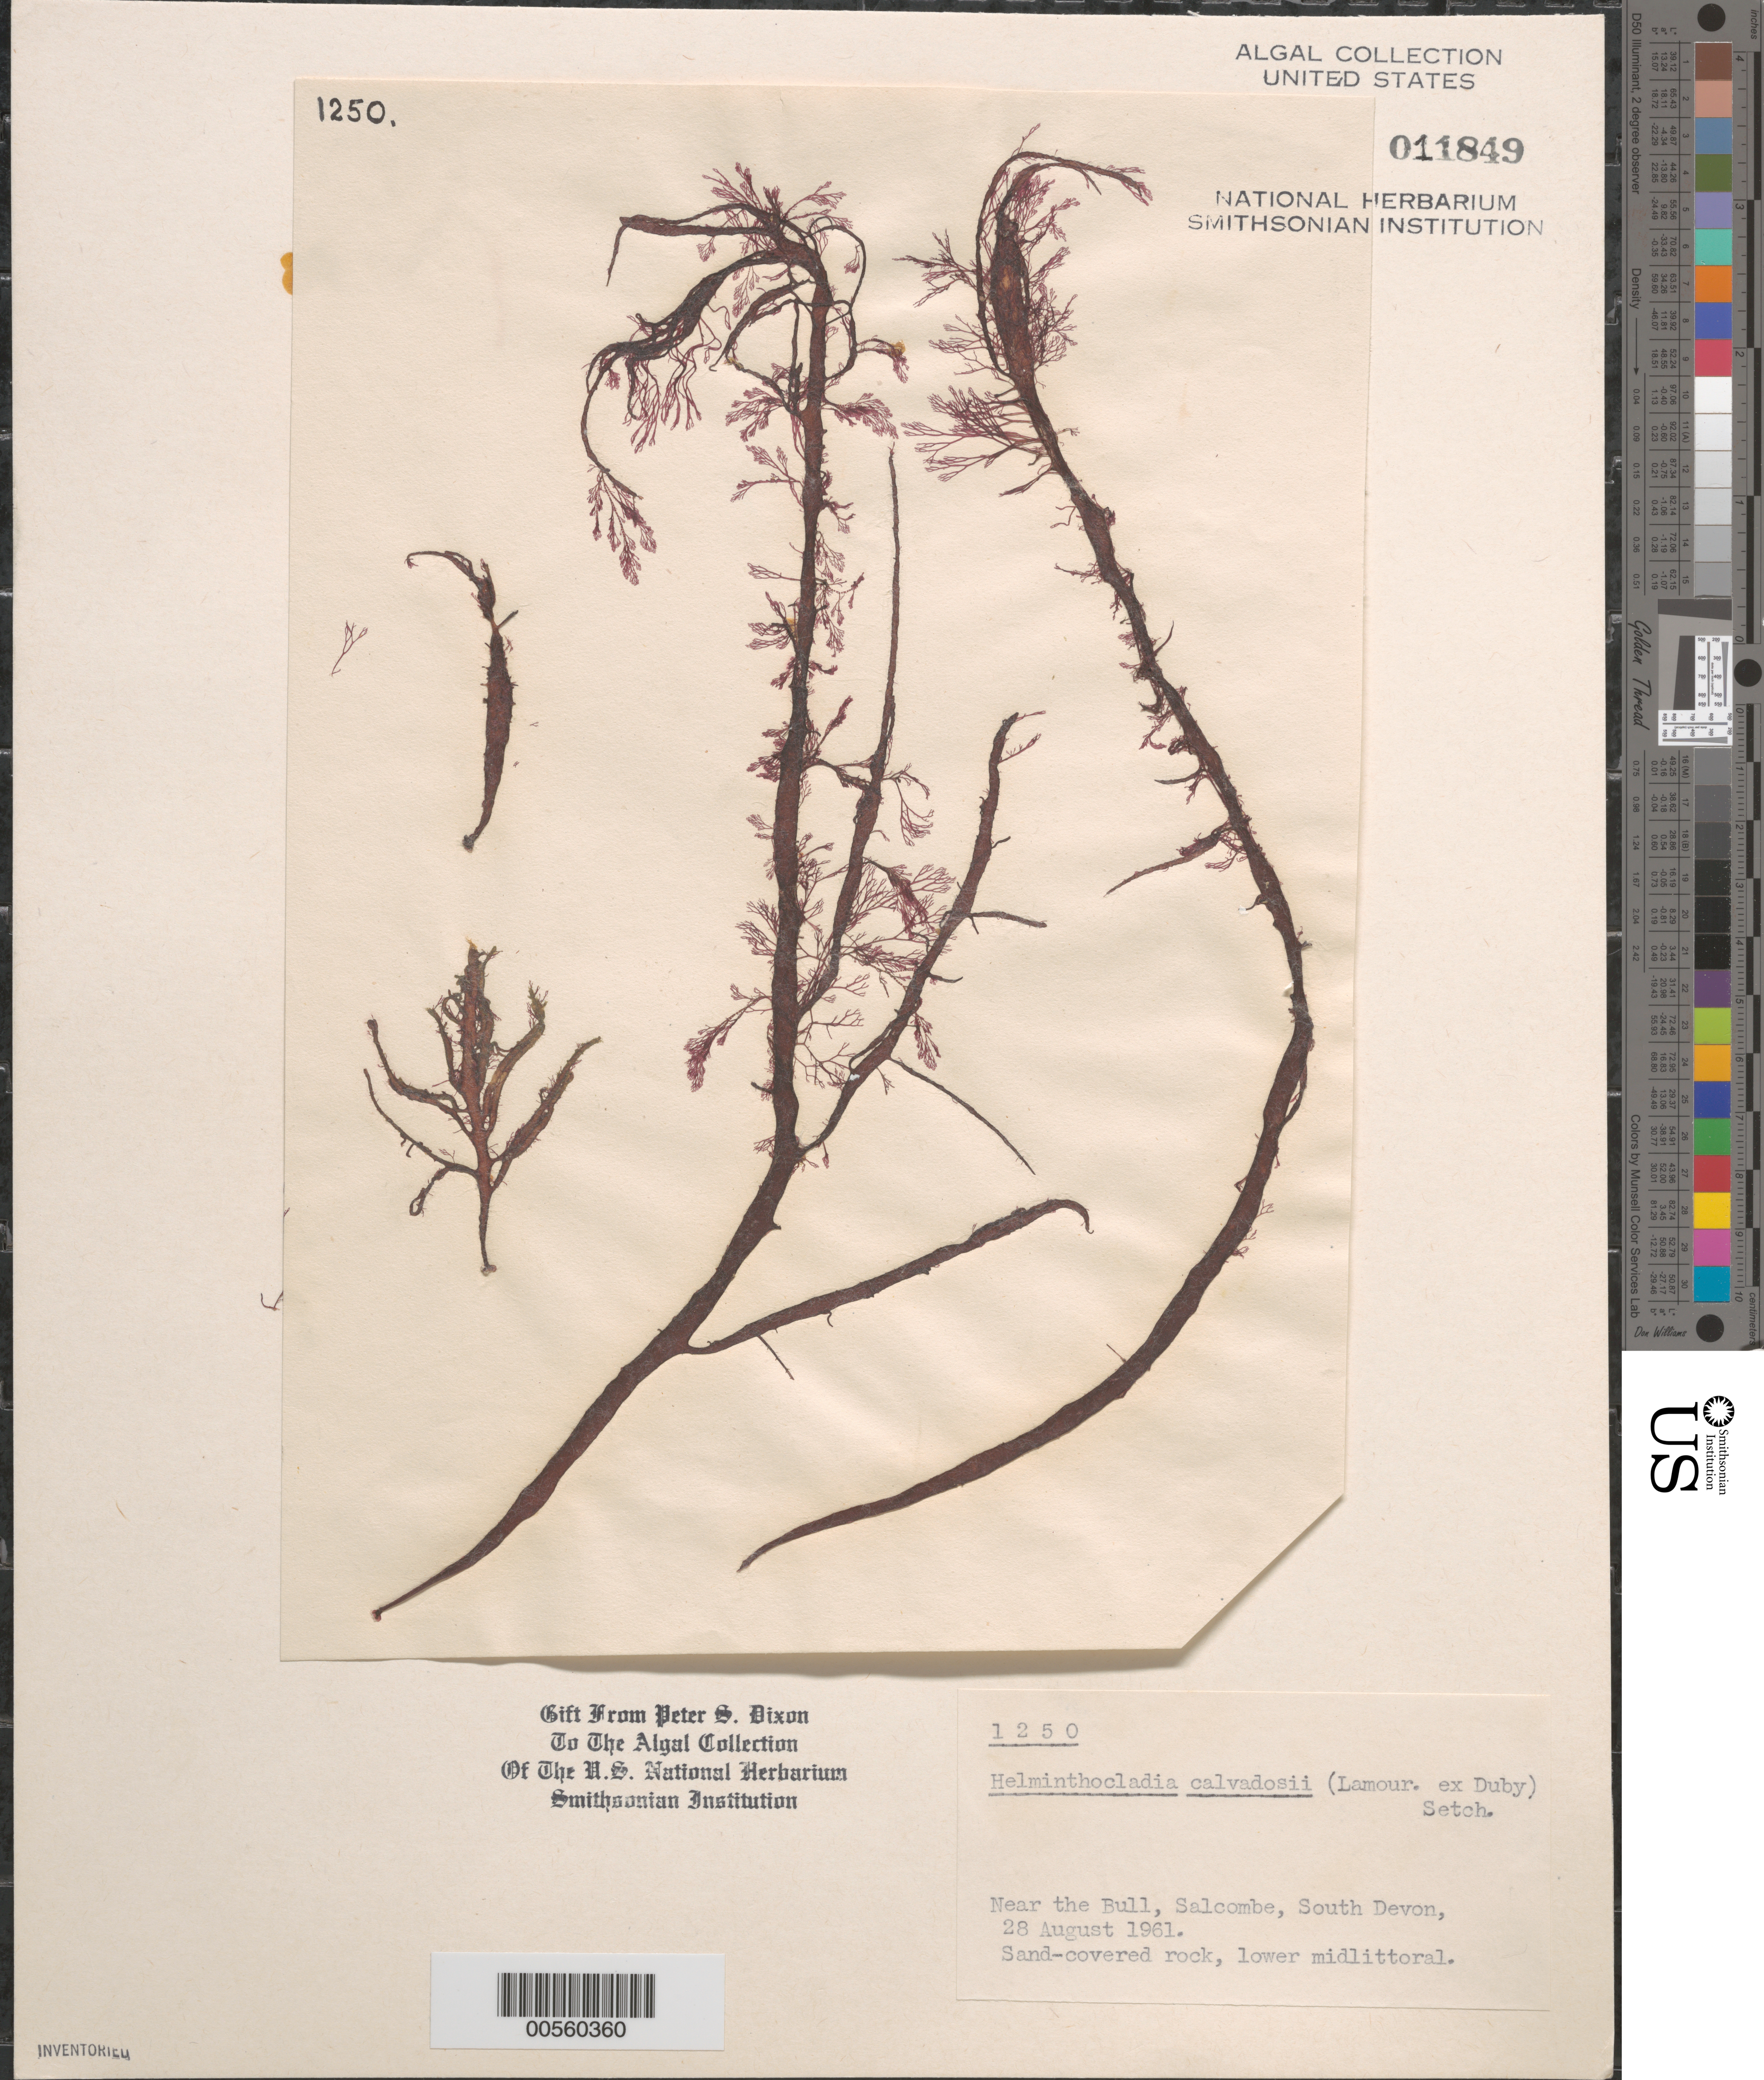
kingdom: Plantae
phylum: Rhodophyta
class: Florideophyceae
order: Nemaliales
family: Liagoraceae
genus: Helminthocladia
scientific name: Helminthocladia calvadosii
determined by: Dixon, P. S.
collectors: P. S. Dixon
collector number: PSD 1250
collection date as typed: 28 Aug 1961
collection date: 1961-08-28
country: United Kingdom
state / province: England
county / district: Devon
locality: Salcombe, near The Bull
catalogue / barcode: US 11849